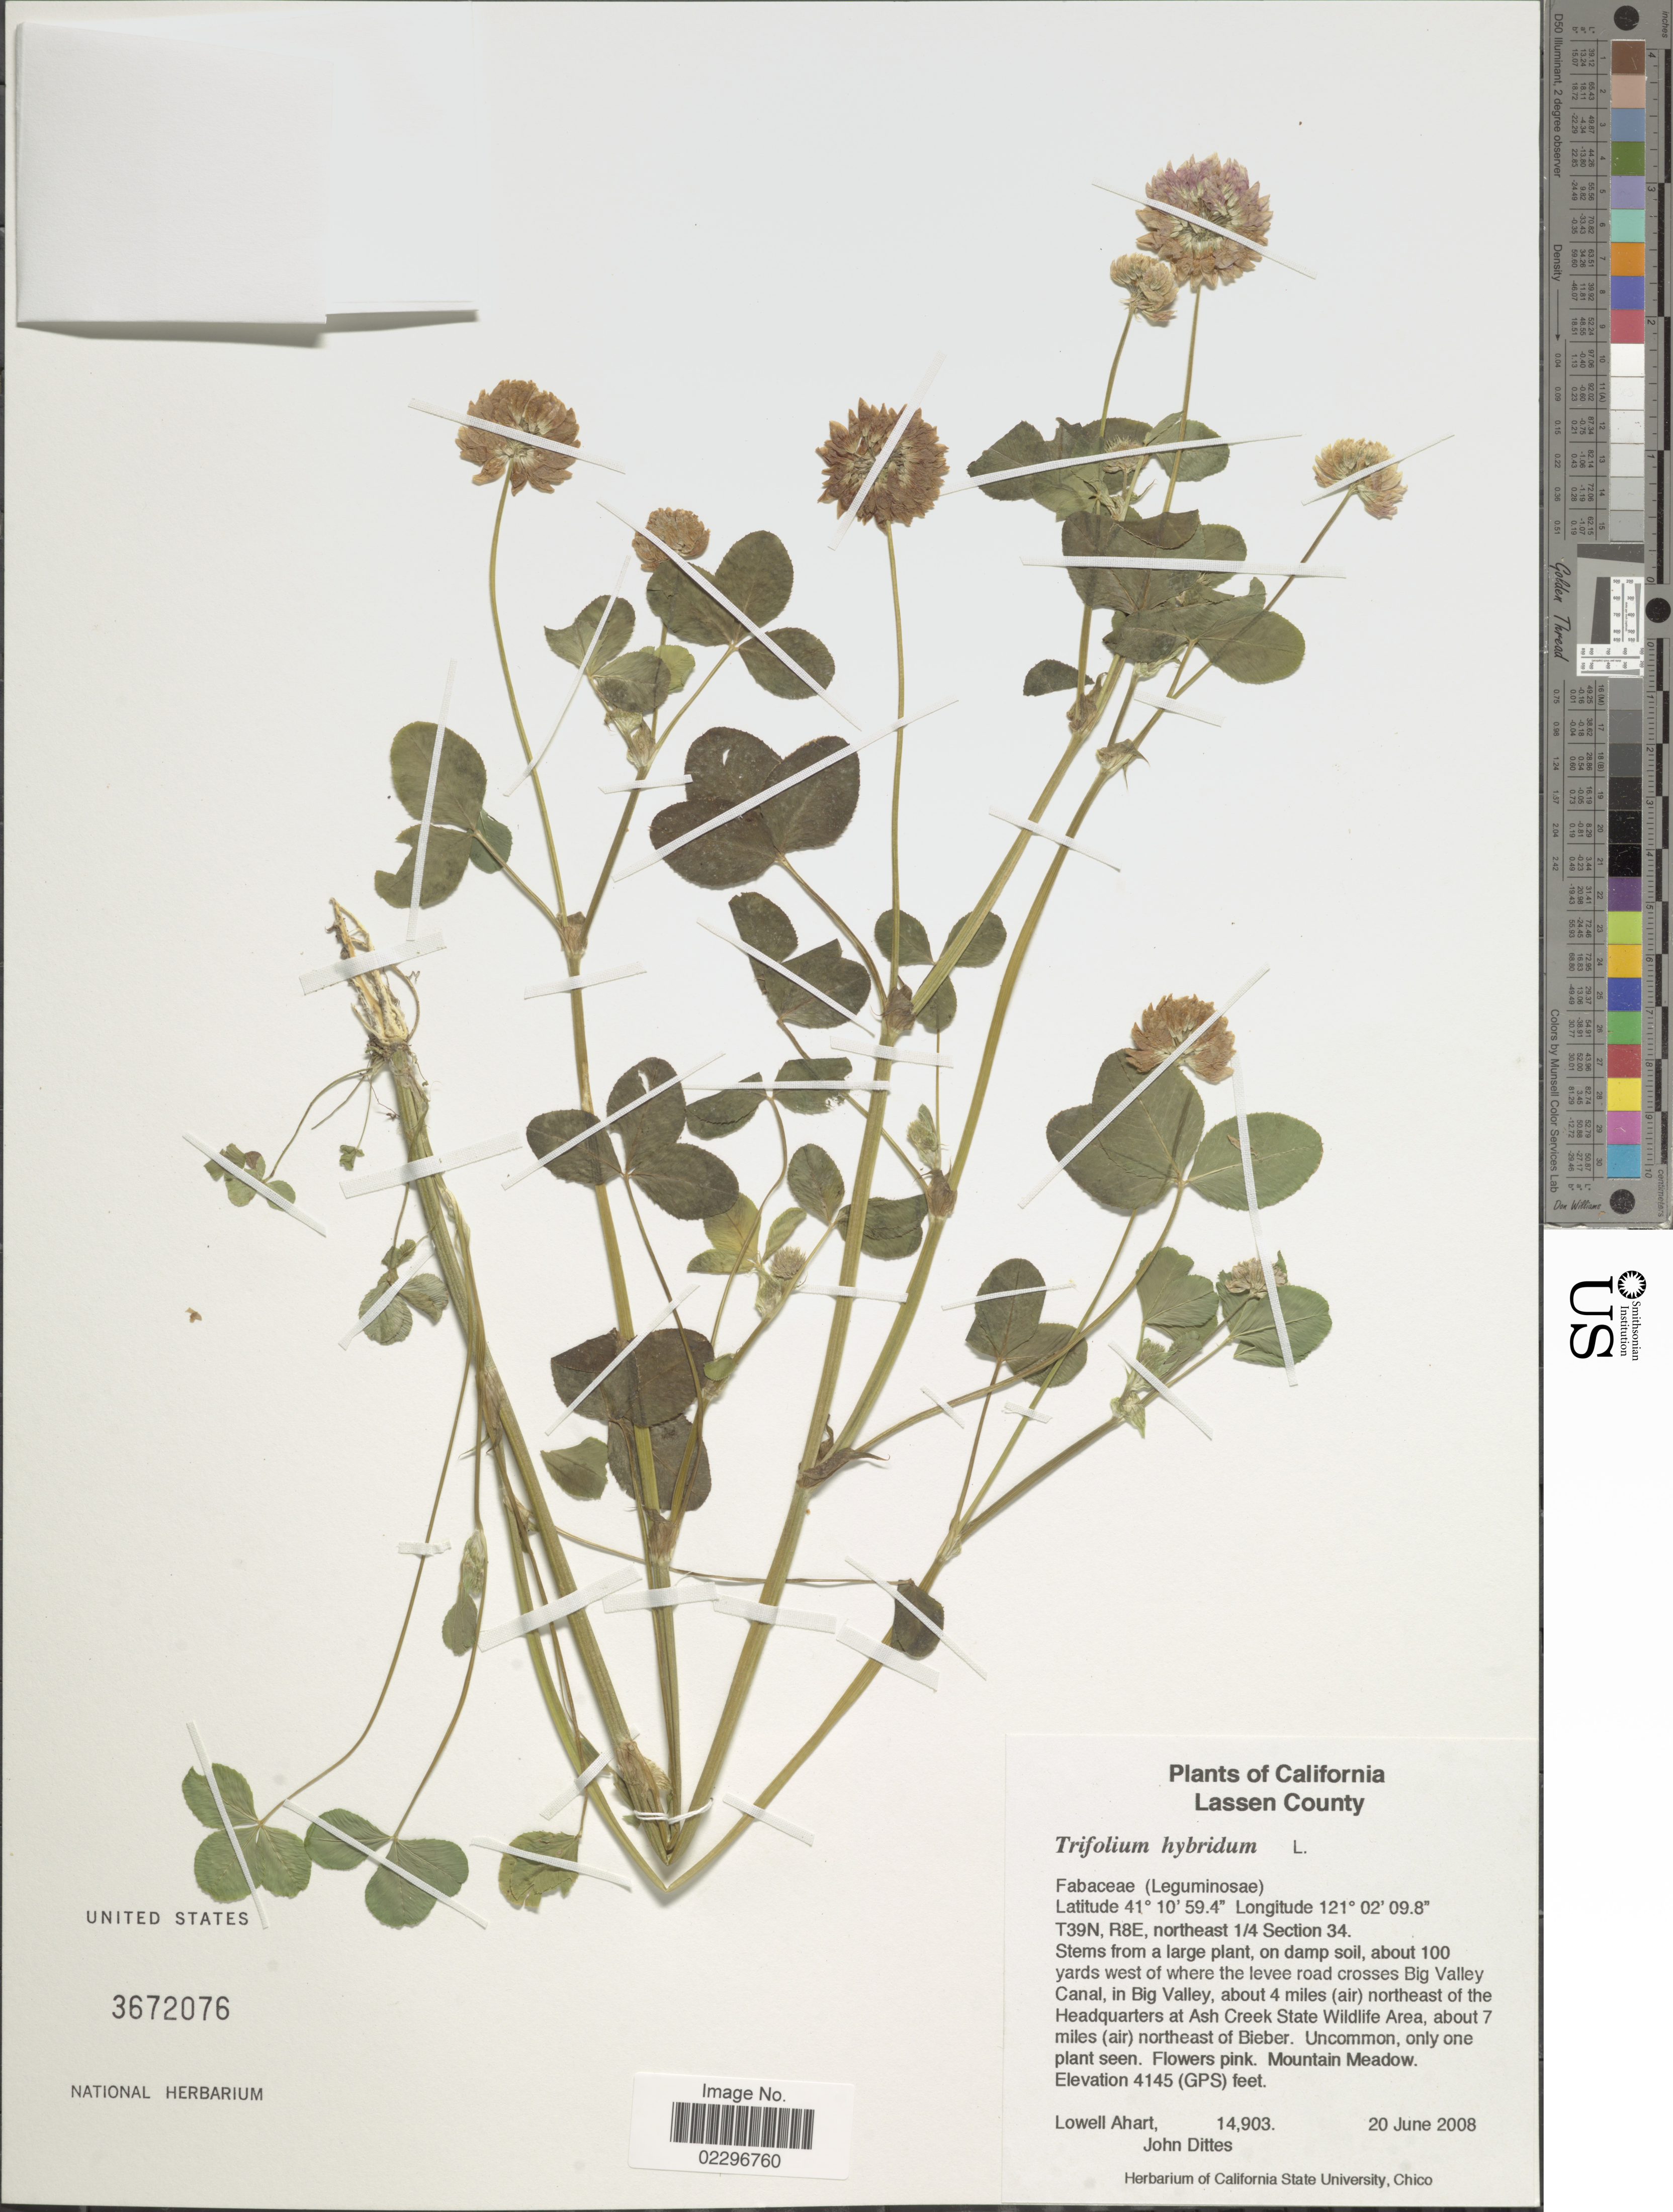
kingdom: Plantae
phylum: Tracheophyta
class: Magnoliopsida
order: Fabales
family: Fabaceae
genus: Trifolium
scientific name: Trifolium hybridum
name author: L.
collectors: L. Ahart & J. Dittes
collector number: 14903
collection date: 2008-06-20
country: United States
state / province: California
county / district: Lassen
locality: Lassen County. about 100 yards west of where the levee road crossing Big Valley Canal, in Big valey, about 4 miles (air) northeast of the Headquarters at Ash Creek State Wildlife Area, about 7 miles (air) northeast of Bieber. T39N, R8E, northeast 1/4 Section 34.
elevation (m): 1263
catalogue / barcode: US 3672076